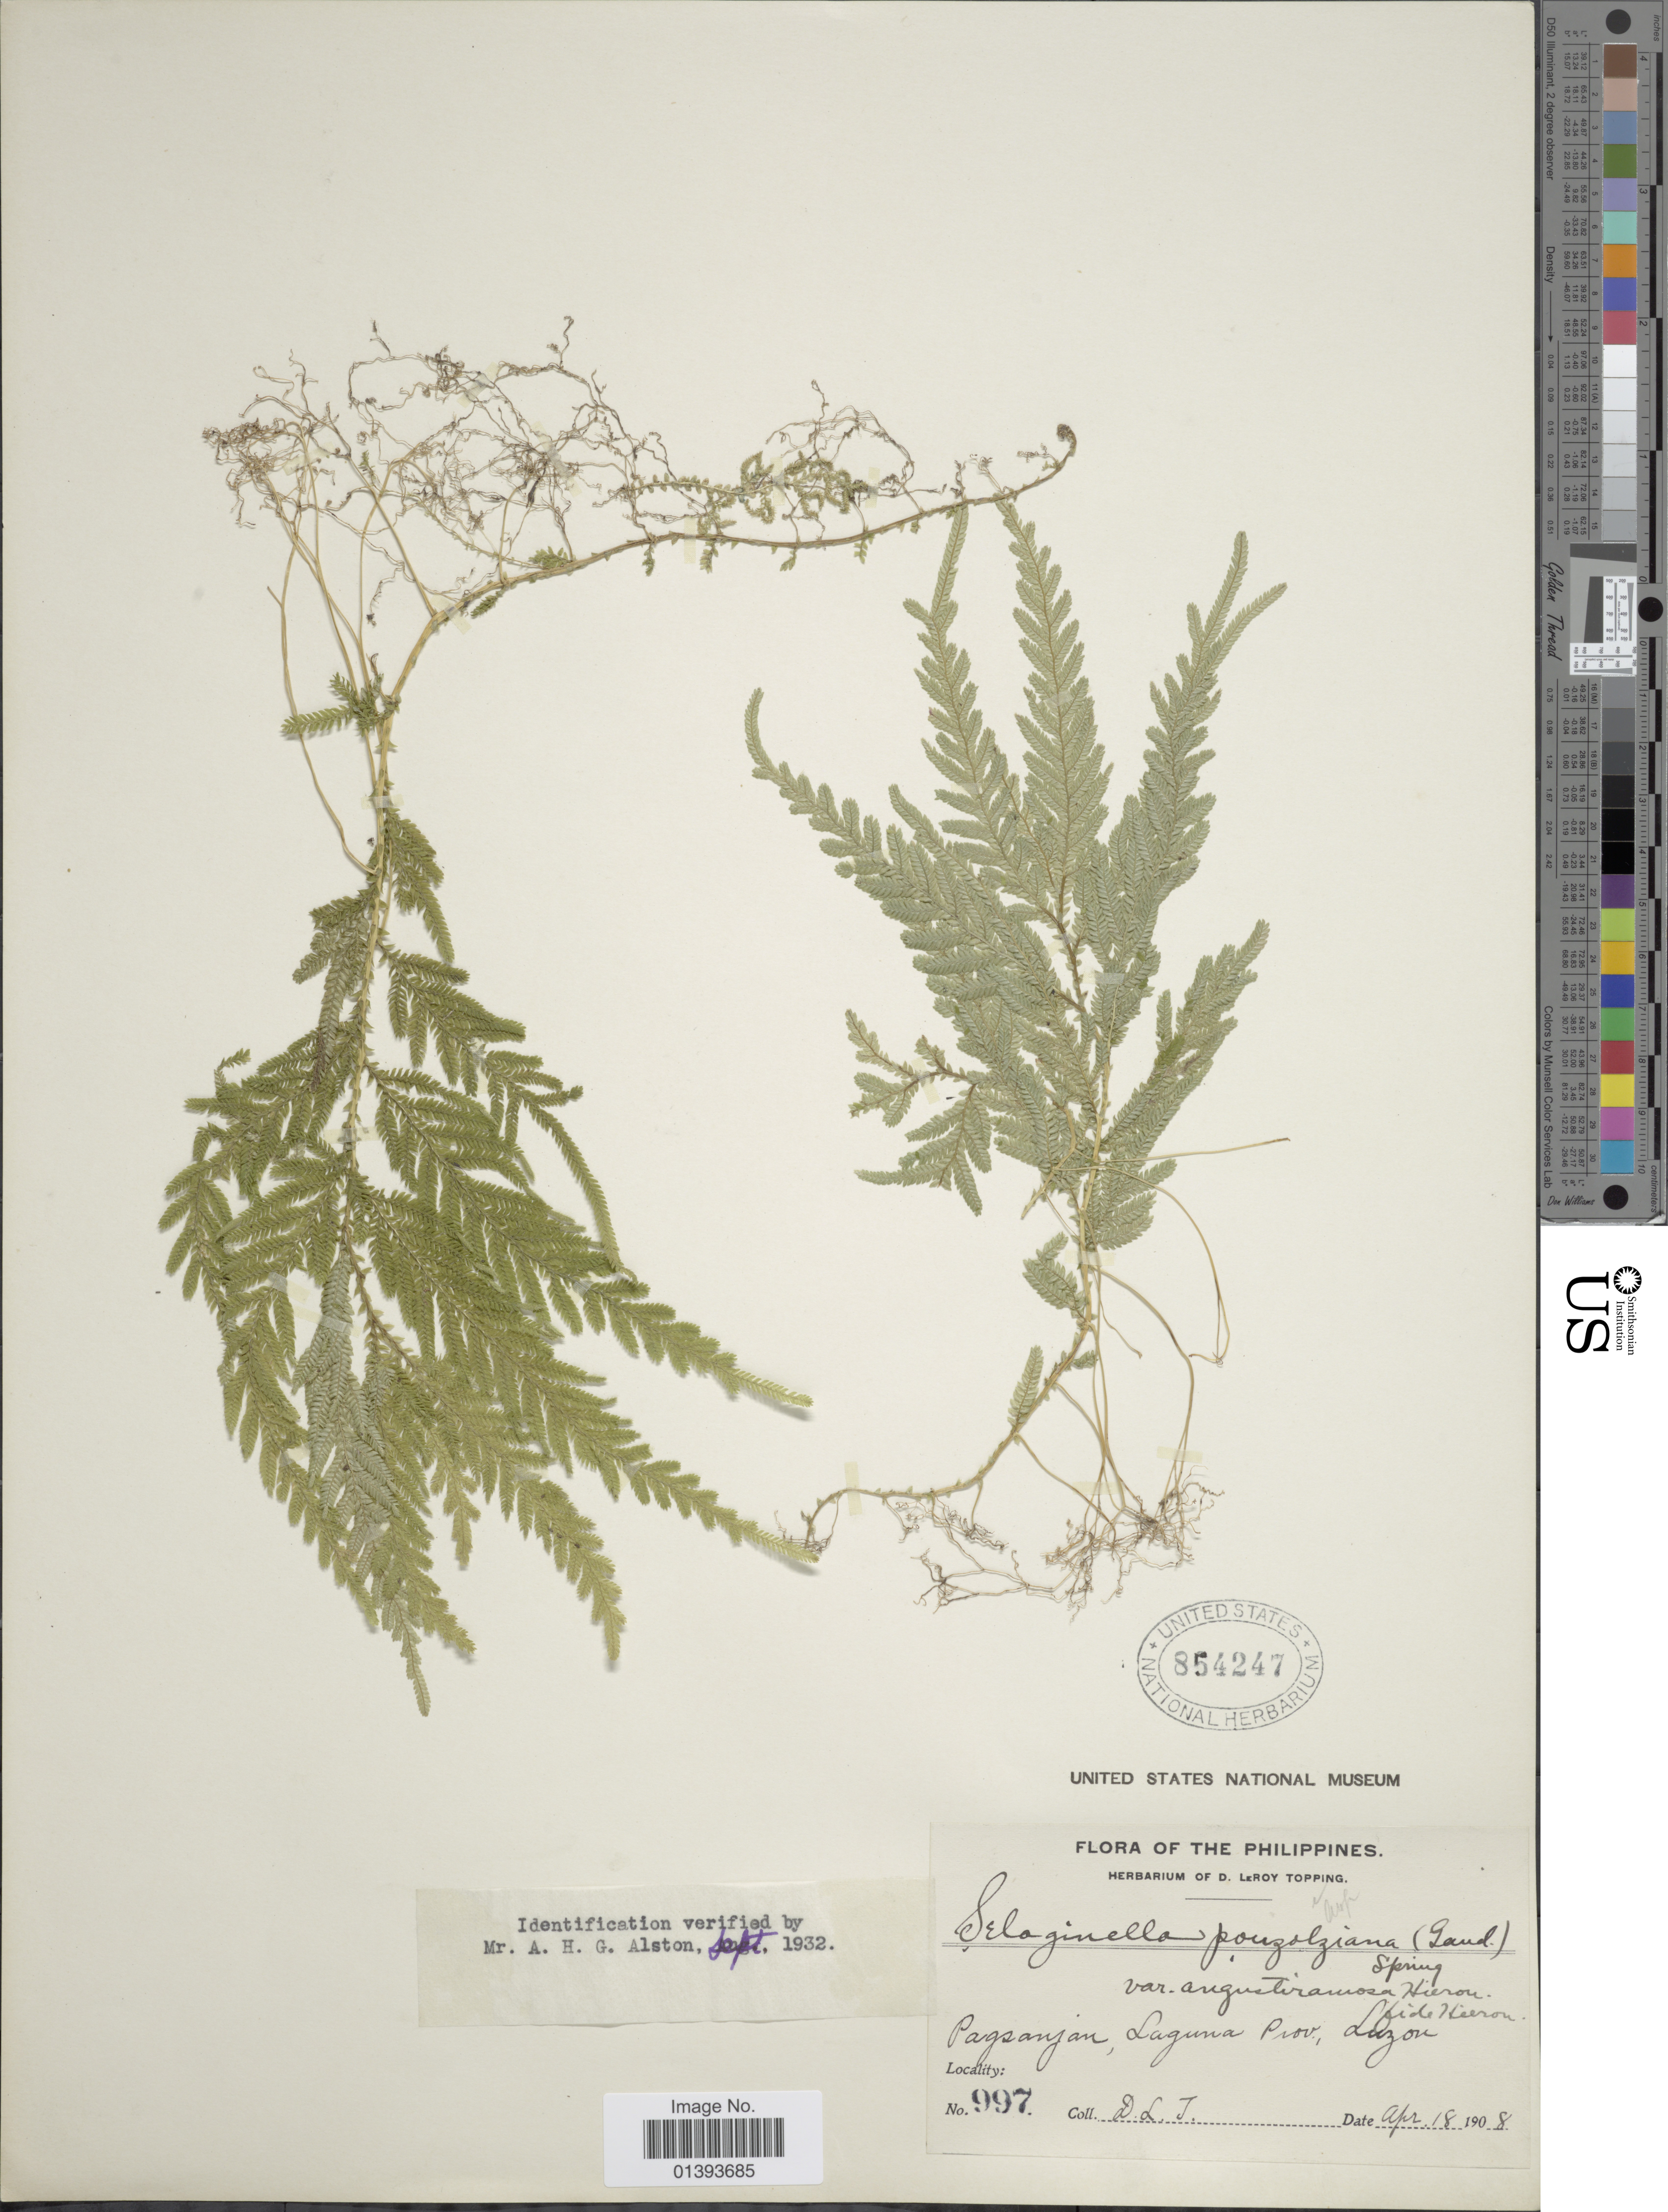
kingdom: Plantae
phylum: Tracheophyta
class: Lycopodiopsida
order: Selaginellales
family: Selaginellaceae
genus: Selaginella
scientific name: Selaginella delicatula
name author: (Desv.) Alston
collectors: D. L. Topping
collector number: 997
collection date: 1908-04-18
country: Philippines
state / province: Central Luzon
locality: Pagsanjan, Laguna prov. Luzon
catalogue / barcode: US 854247